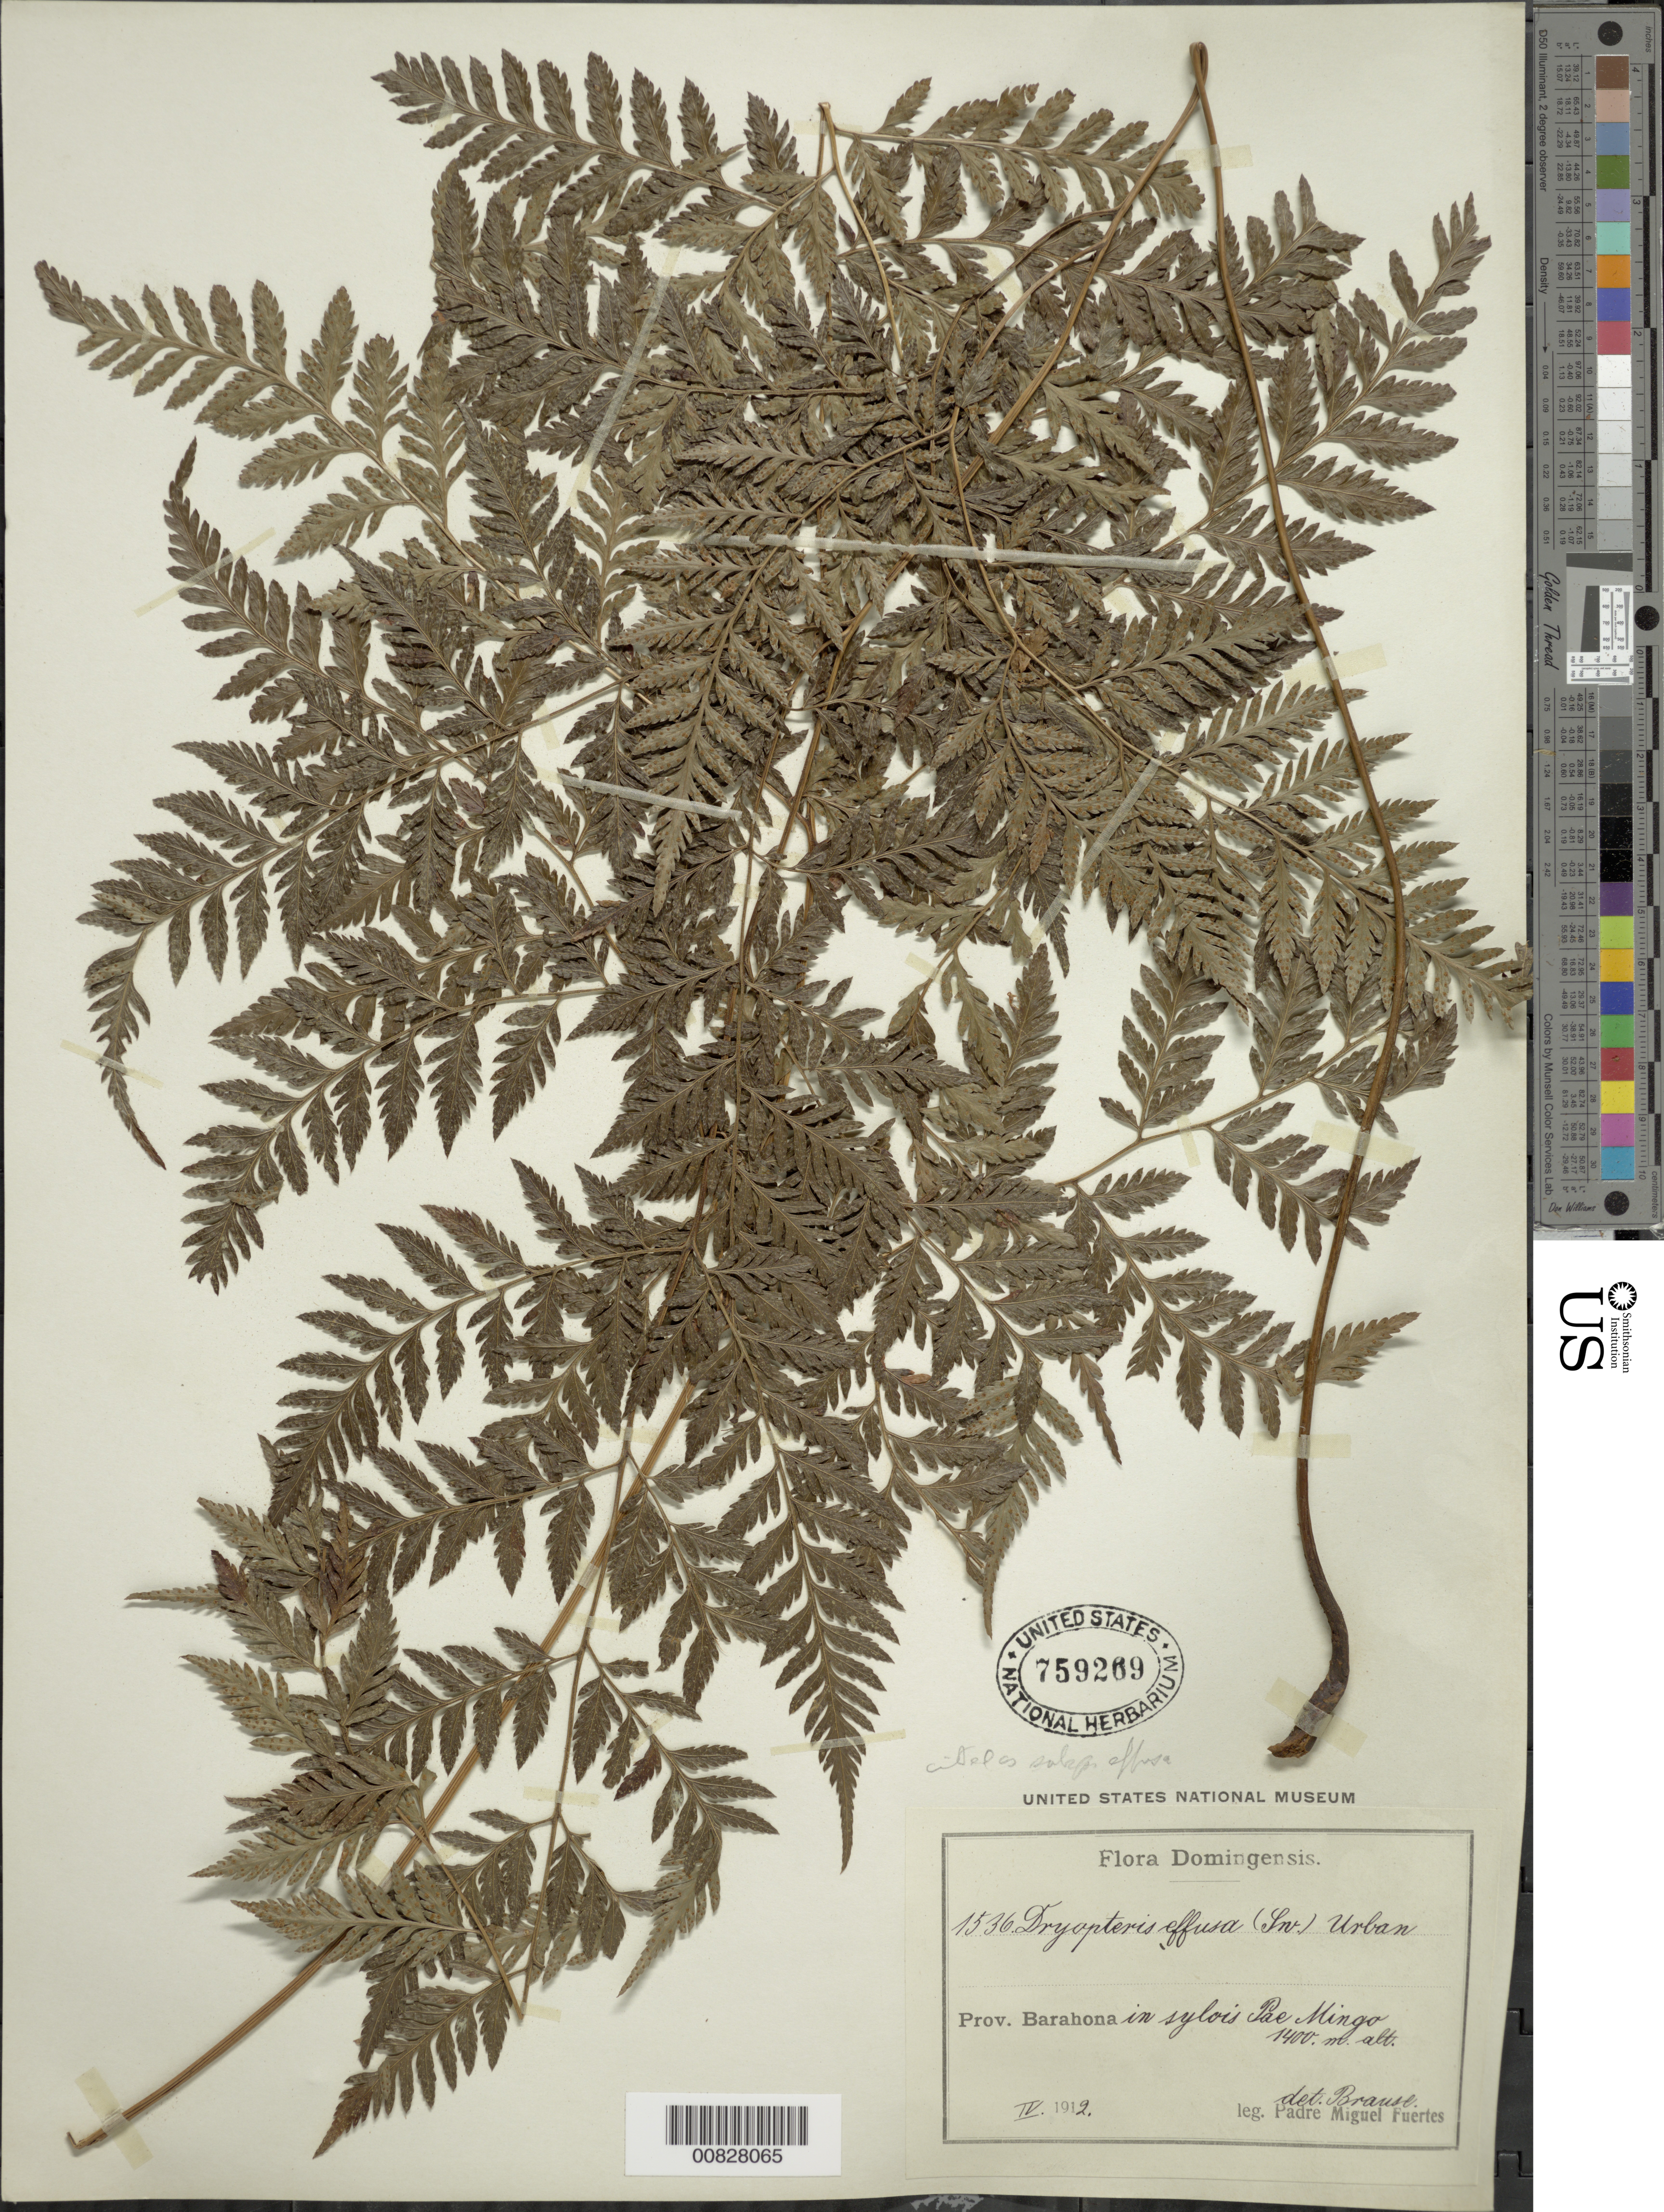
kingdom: Plantae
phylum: Tracheophyta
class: Polypodiopsida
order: Polypodiales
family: Dryopteridaceae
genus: Parapolystichum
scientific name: Parapolystichum effusum var. effusum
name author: (Sw.) Ching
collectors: M. D. Fuertes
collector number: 1536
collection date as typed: Apr 1912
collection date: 1912-04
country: Dominican Republic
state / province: Barahona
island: Hispaniola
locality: Pae Mingo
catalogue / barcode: US 759269